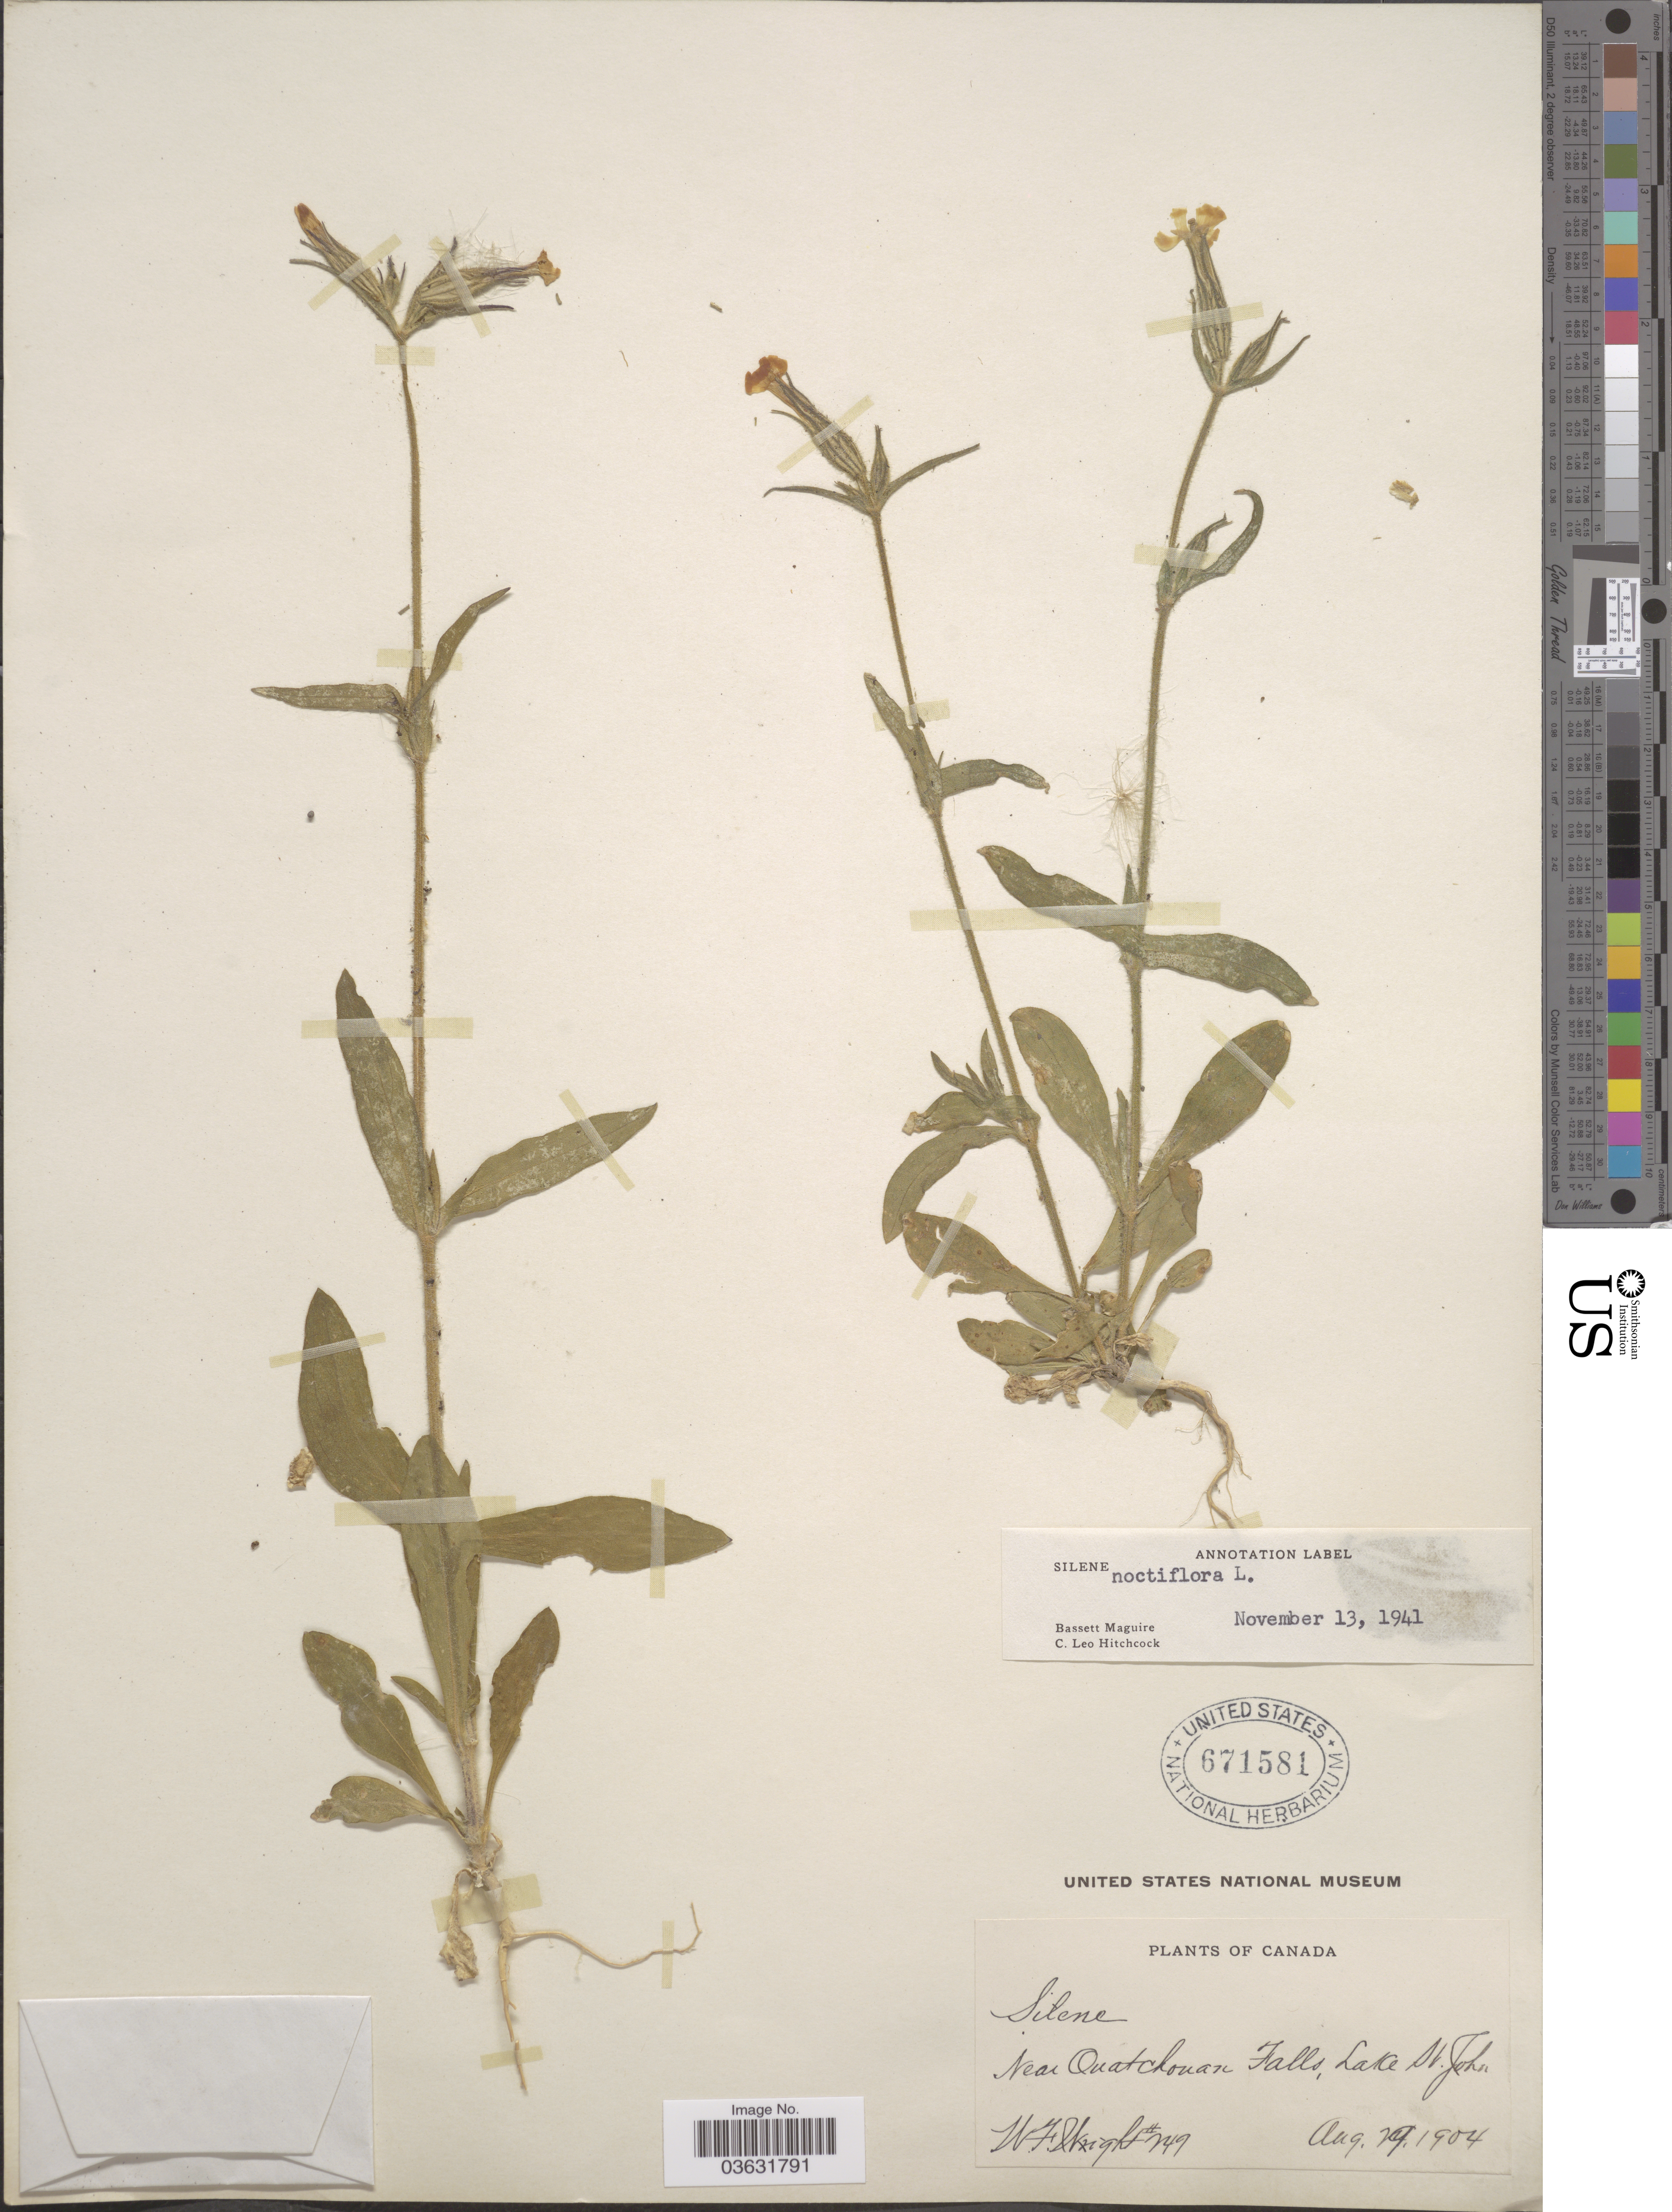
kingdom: Plantae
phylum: Tracheophyta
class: Magnoliopsida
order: Caryophyllales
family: Caryophyllaceae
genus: Silene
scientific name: Silene noctiflora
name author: L.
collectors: W. F. Wright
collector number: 249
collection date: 1904-08-29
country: Canada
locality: Near Ouatchouan Falls, Lake St. John.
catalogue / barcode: US 671581